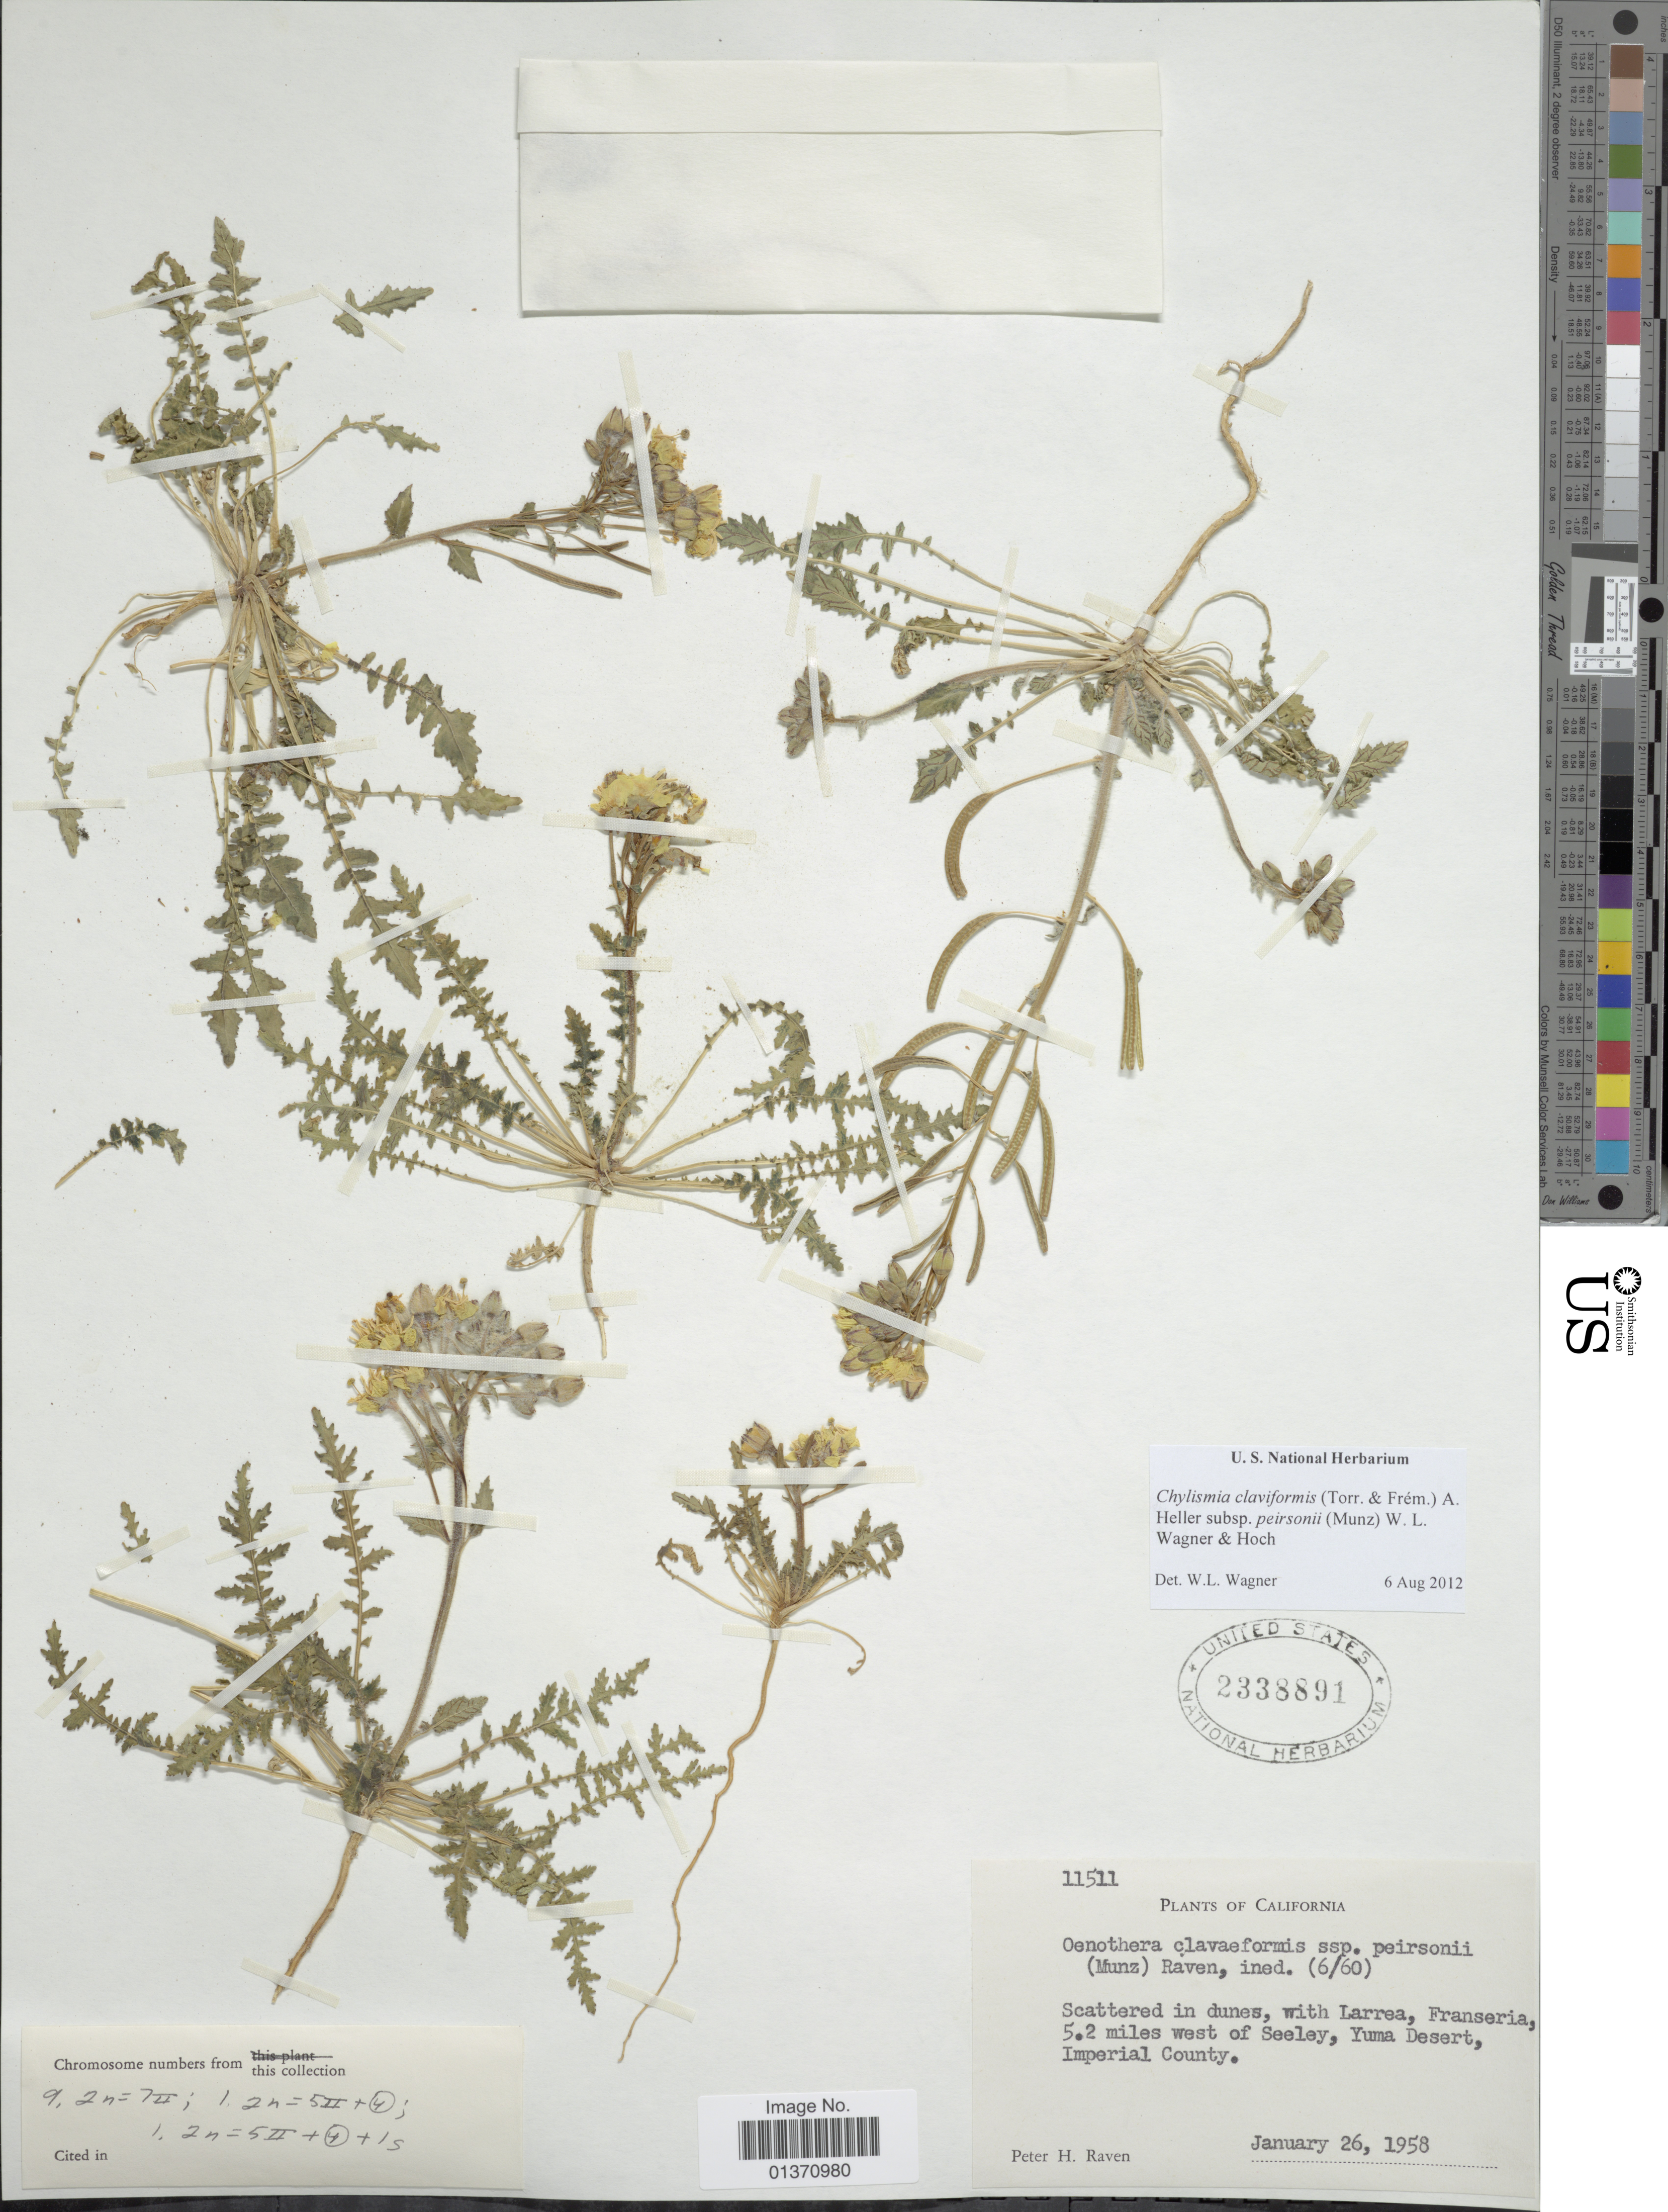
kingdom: Plantae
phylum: Tracheophyta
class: Magnoliopsida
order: Myrtales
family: Onagraceae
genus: Chylismia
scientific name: Chylismia claviformis subsp. peirsonii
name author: (Munz) W.L. Wagner & Hoch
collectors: P. H. Raven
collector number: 11511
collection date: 1958-01-26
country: United States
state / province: California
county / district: Imperial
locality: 5.2 miles west of Seeley, Yuma Desert, Imperial County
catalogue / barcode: US 2338891